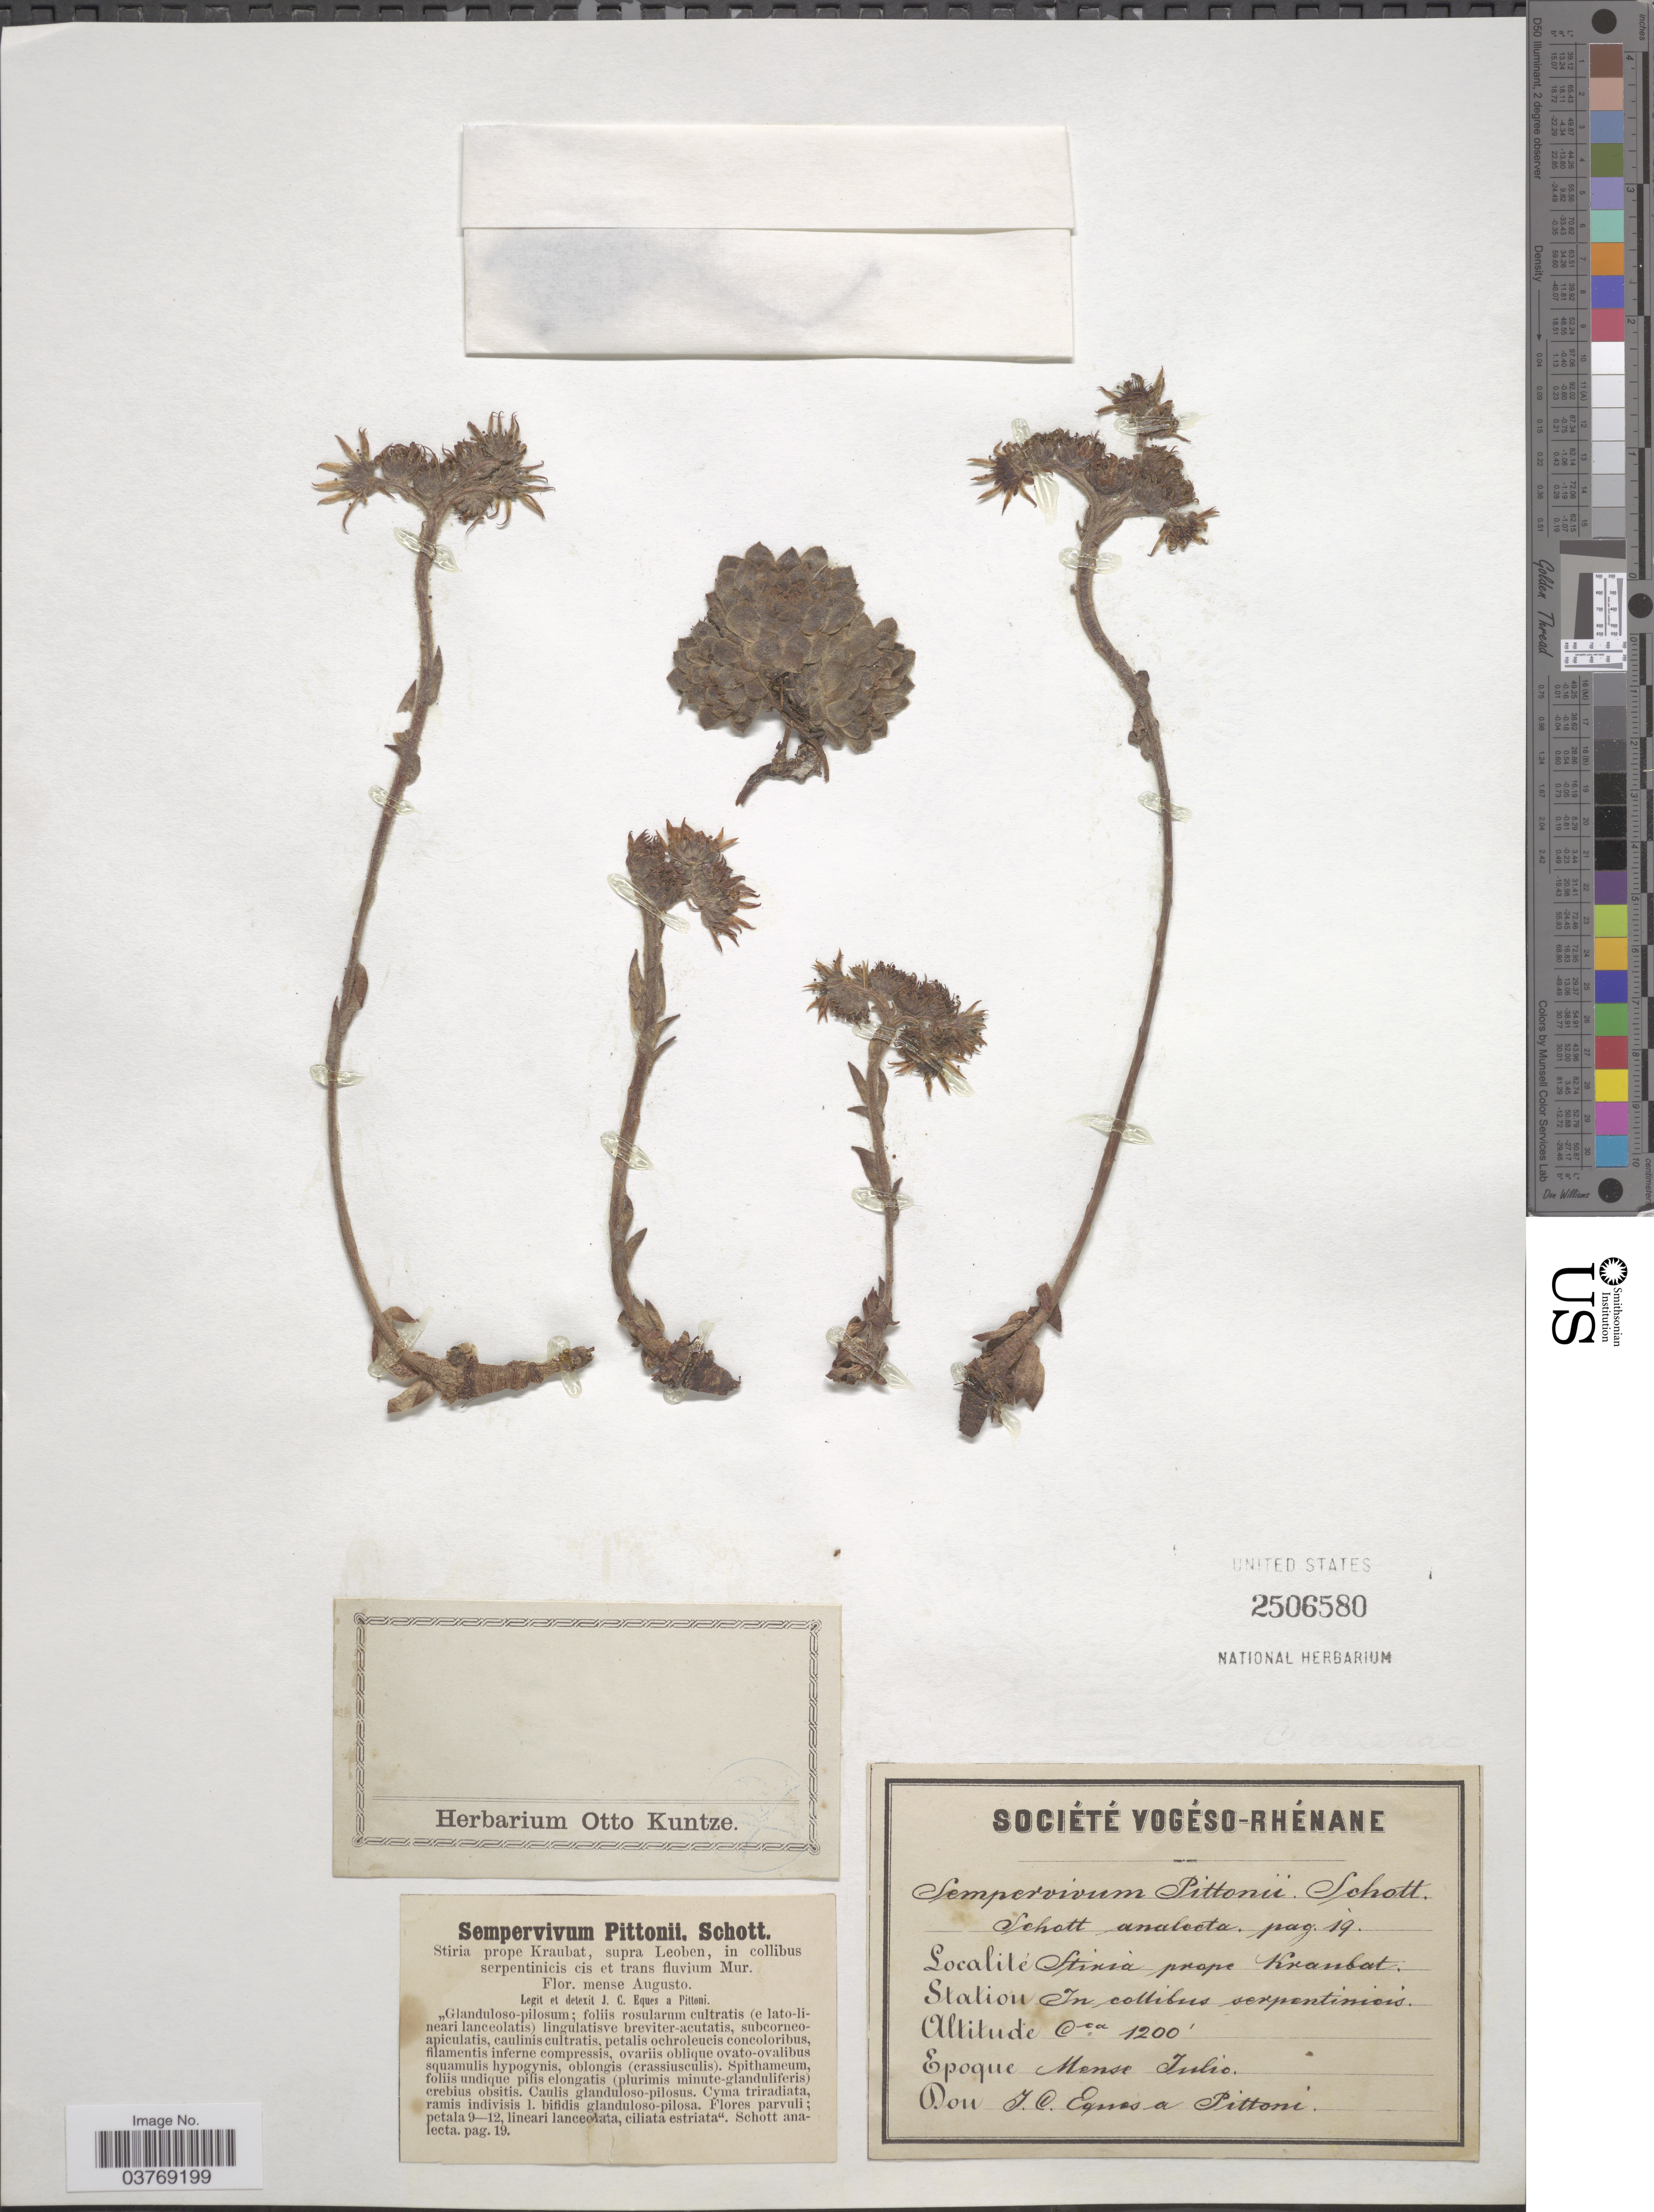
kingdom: Plantae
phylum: Tracheophyta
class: Magnoliopsida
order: Saxifragales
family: Crassulaceae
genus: Sempervivum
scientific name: Sempervivum pittonii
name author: Schott et al.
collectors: J. Eques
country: Austria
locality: Stiria prope Kraubat, supra Leoben, in collibus serpentinicis cis et trans fluvium Mur.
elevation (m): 366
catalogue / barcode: US 2506580